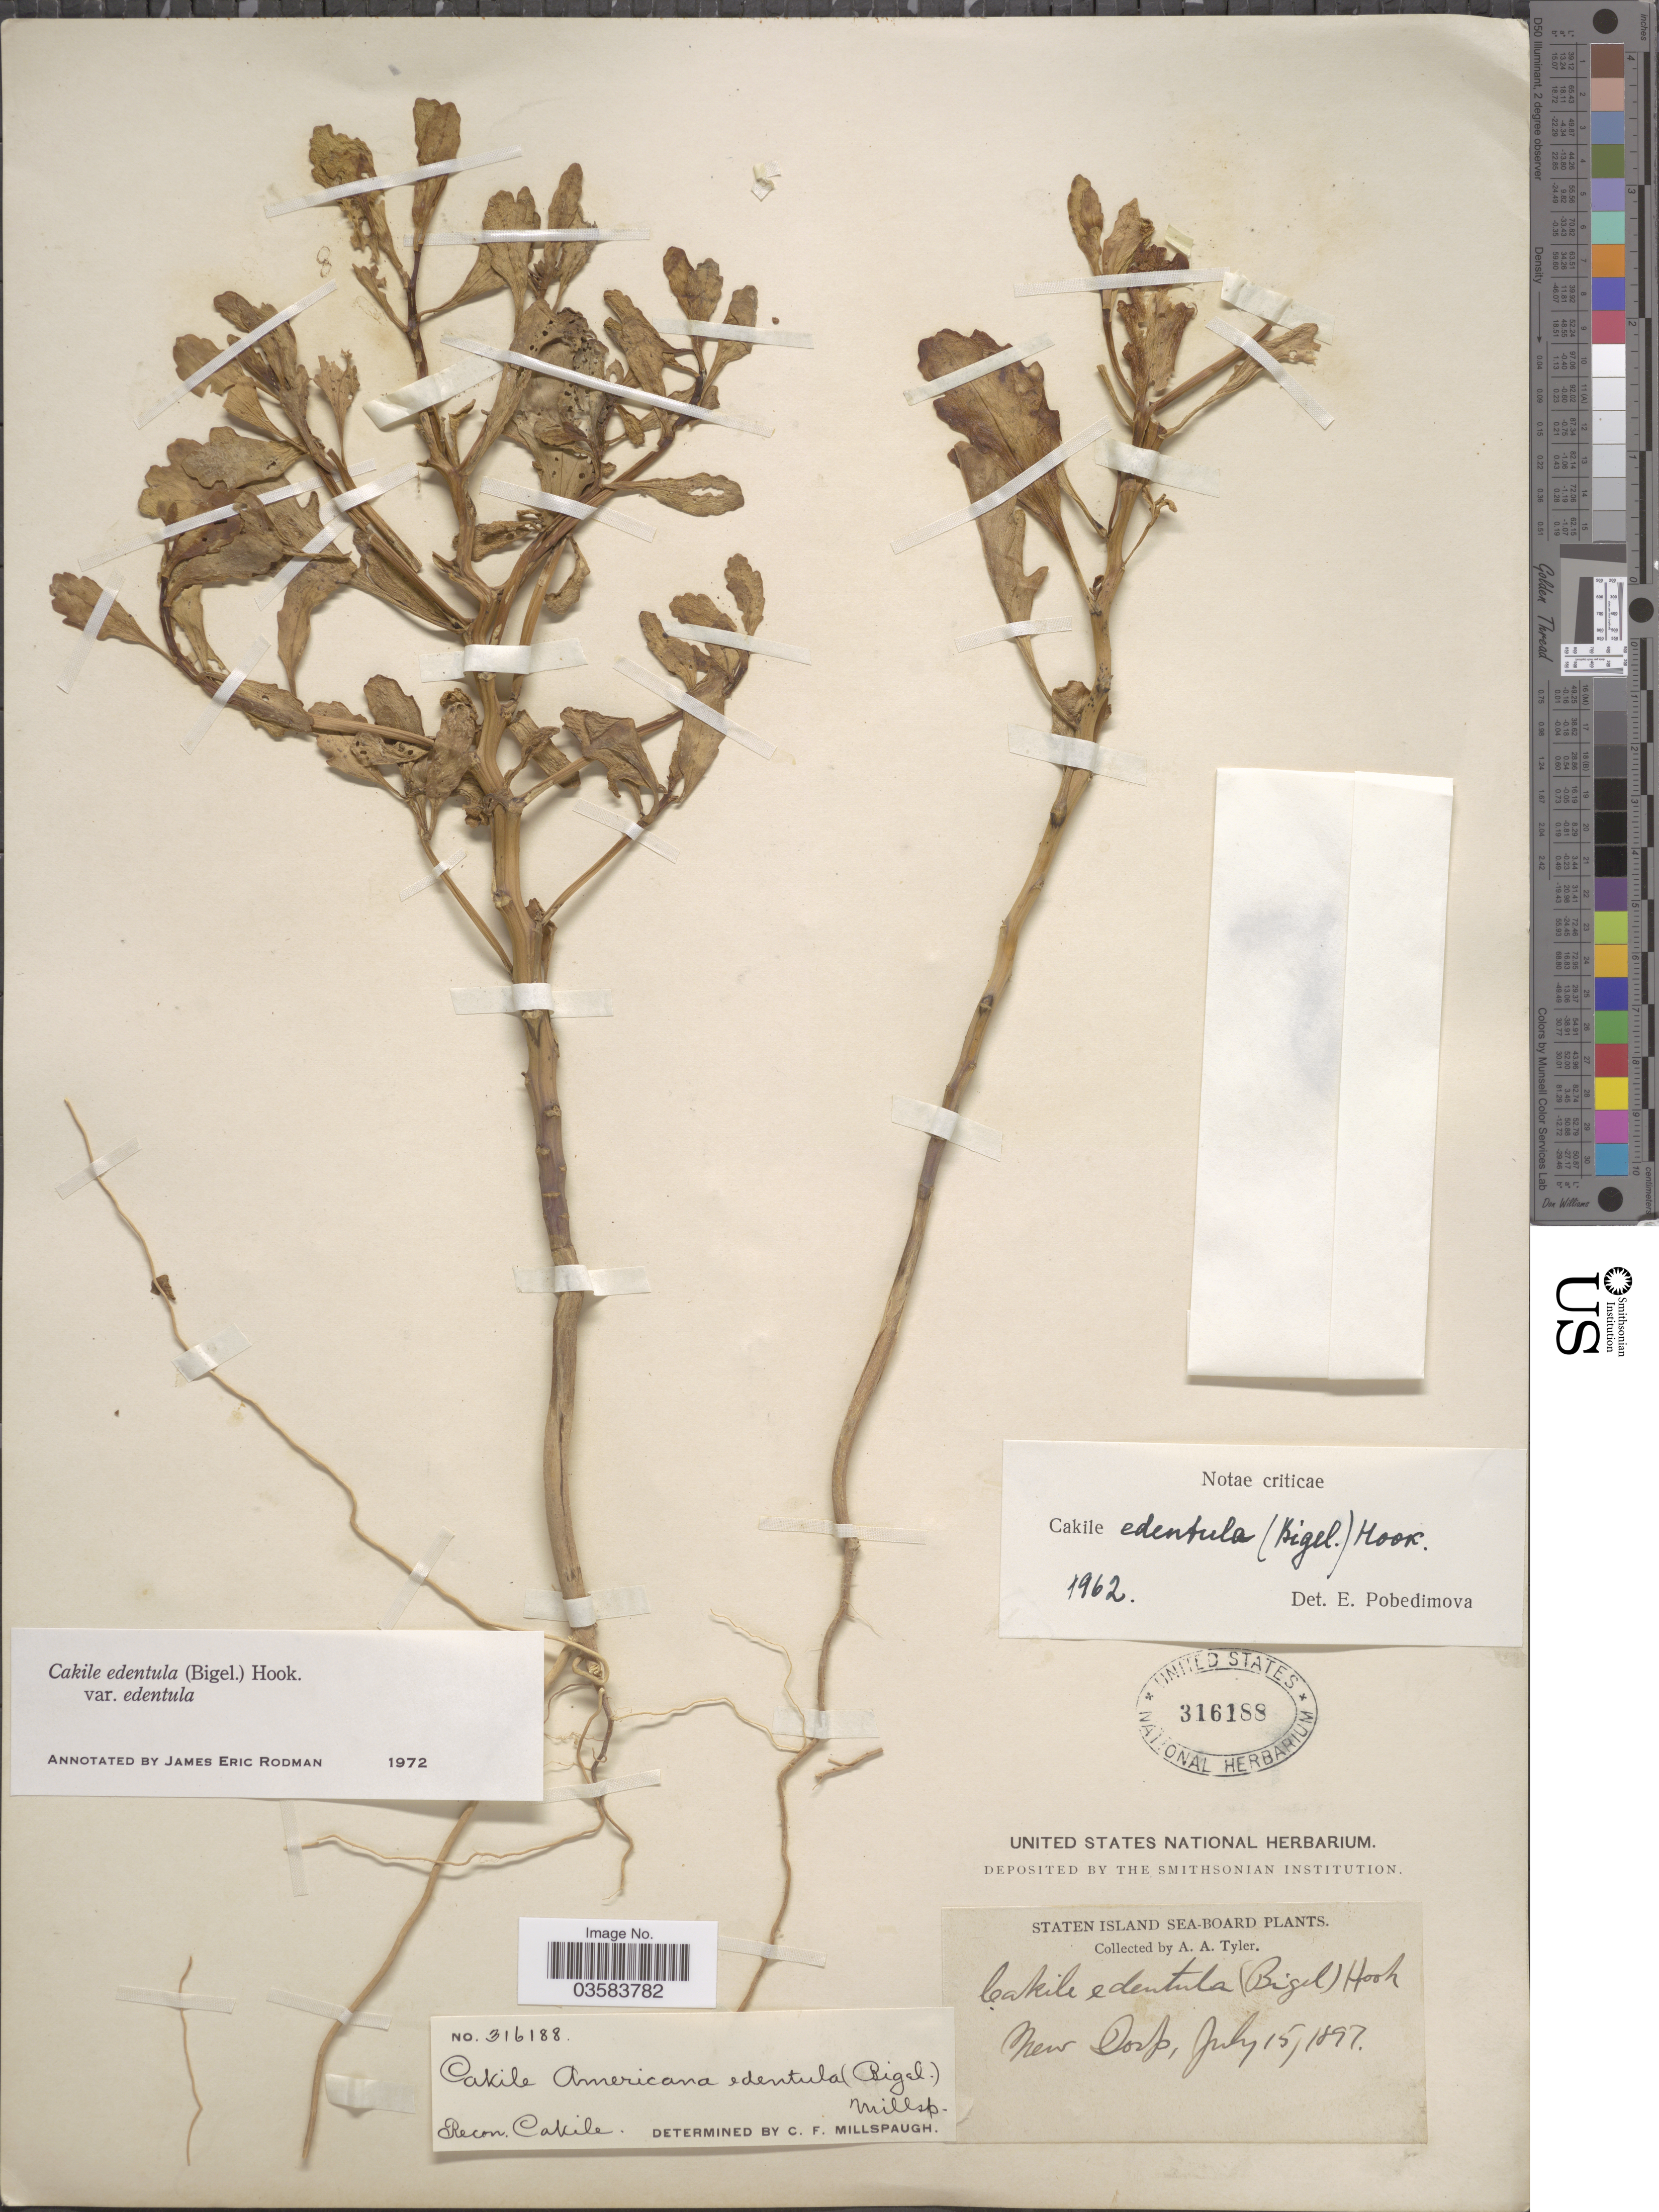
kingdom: Plantae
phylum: Tracheophyta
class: Magnoliopsida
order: Brassicales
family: Brassicaceae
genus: Cakile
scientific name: Cakile edentula var. edentula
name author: (Bigelow) Hook.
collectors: A. Tyler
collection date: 1897-07-15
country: United States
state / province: New York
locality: Staten Island Sea-Board. New Dorp.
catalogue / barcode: US 316188